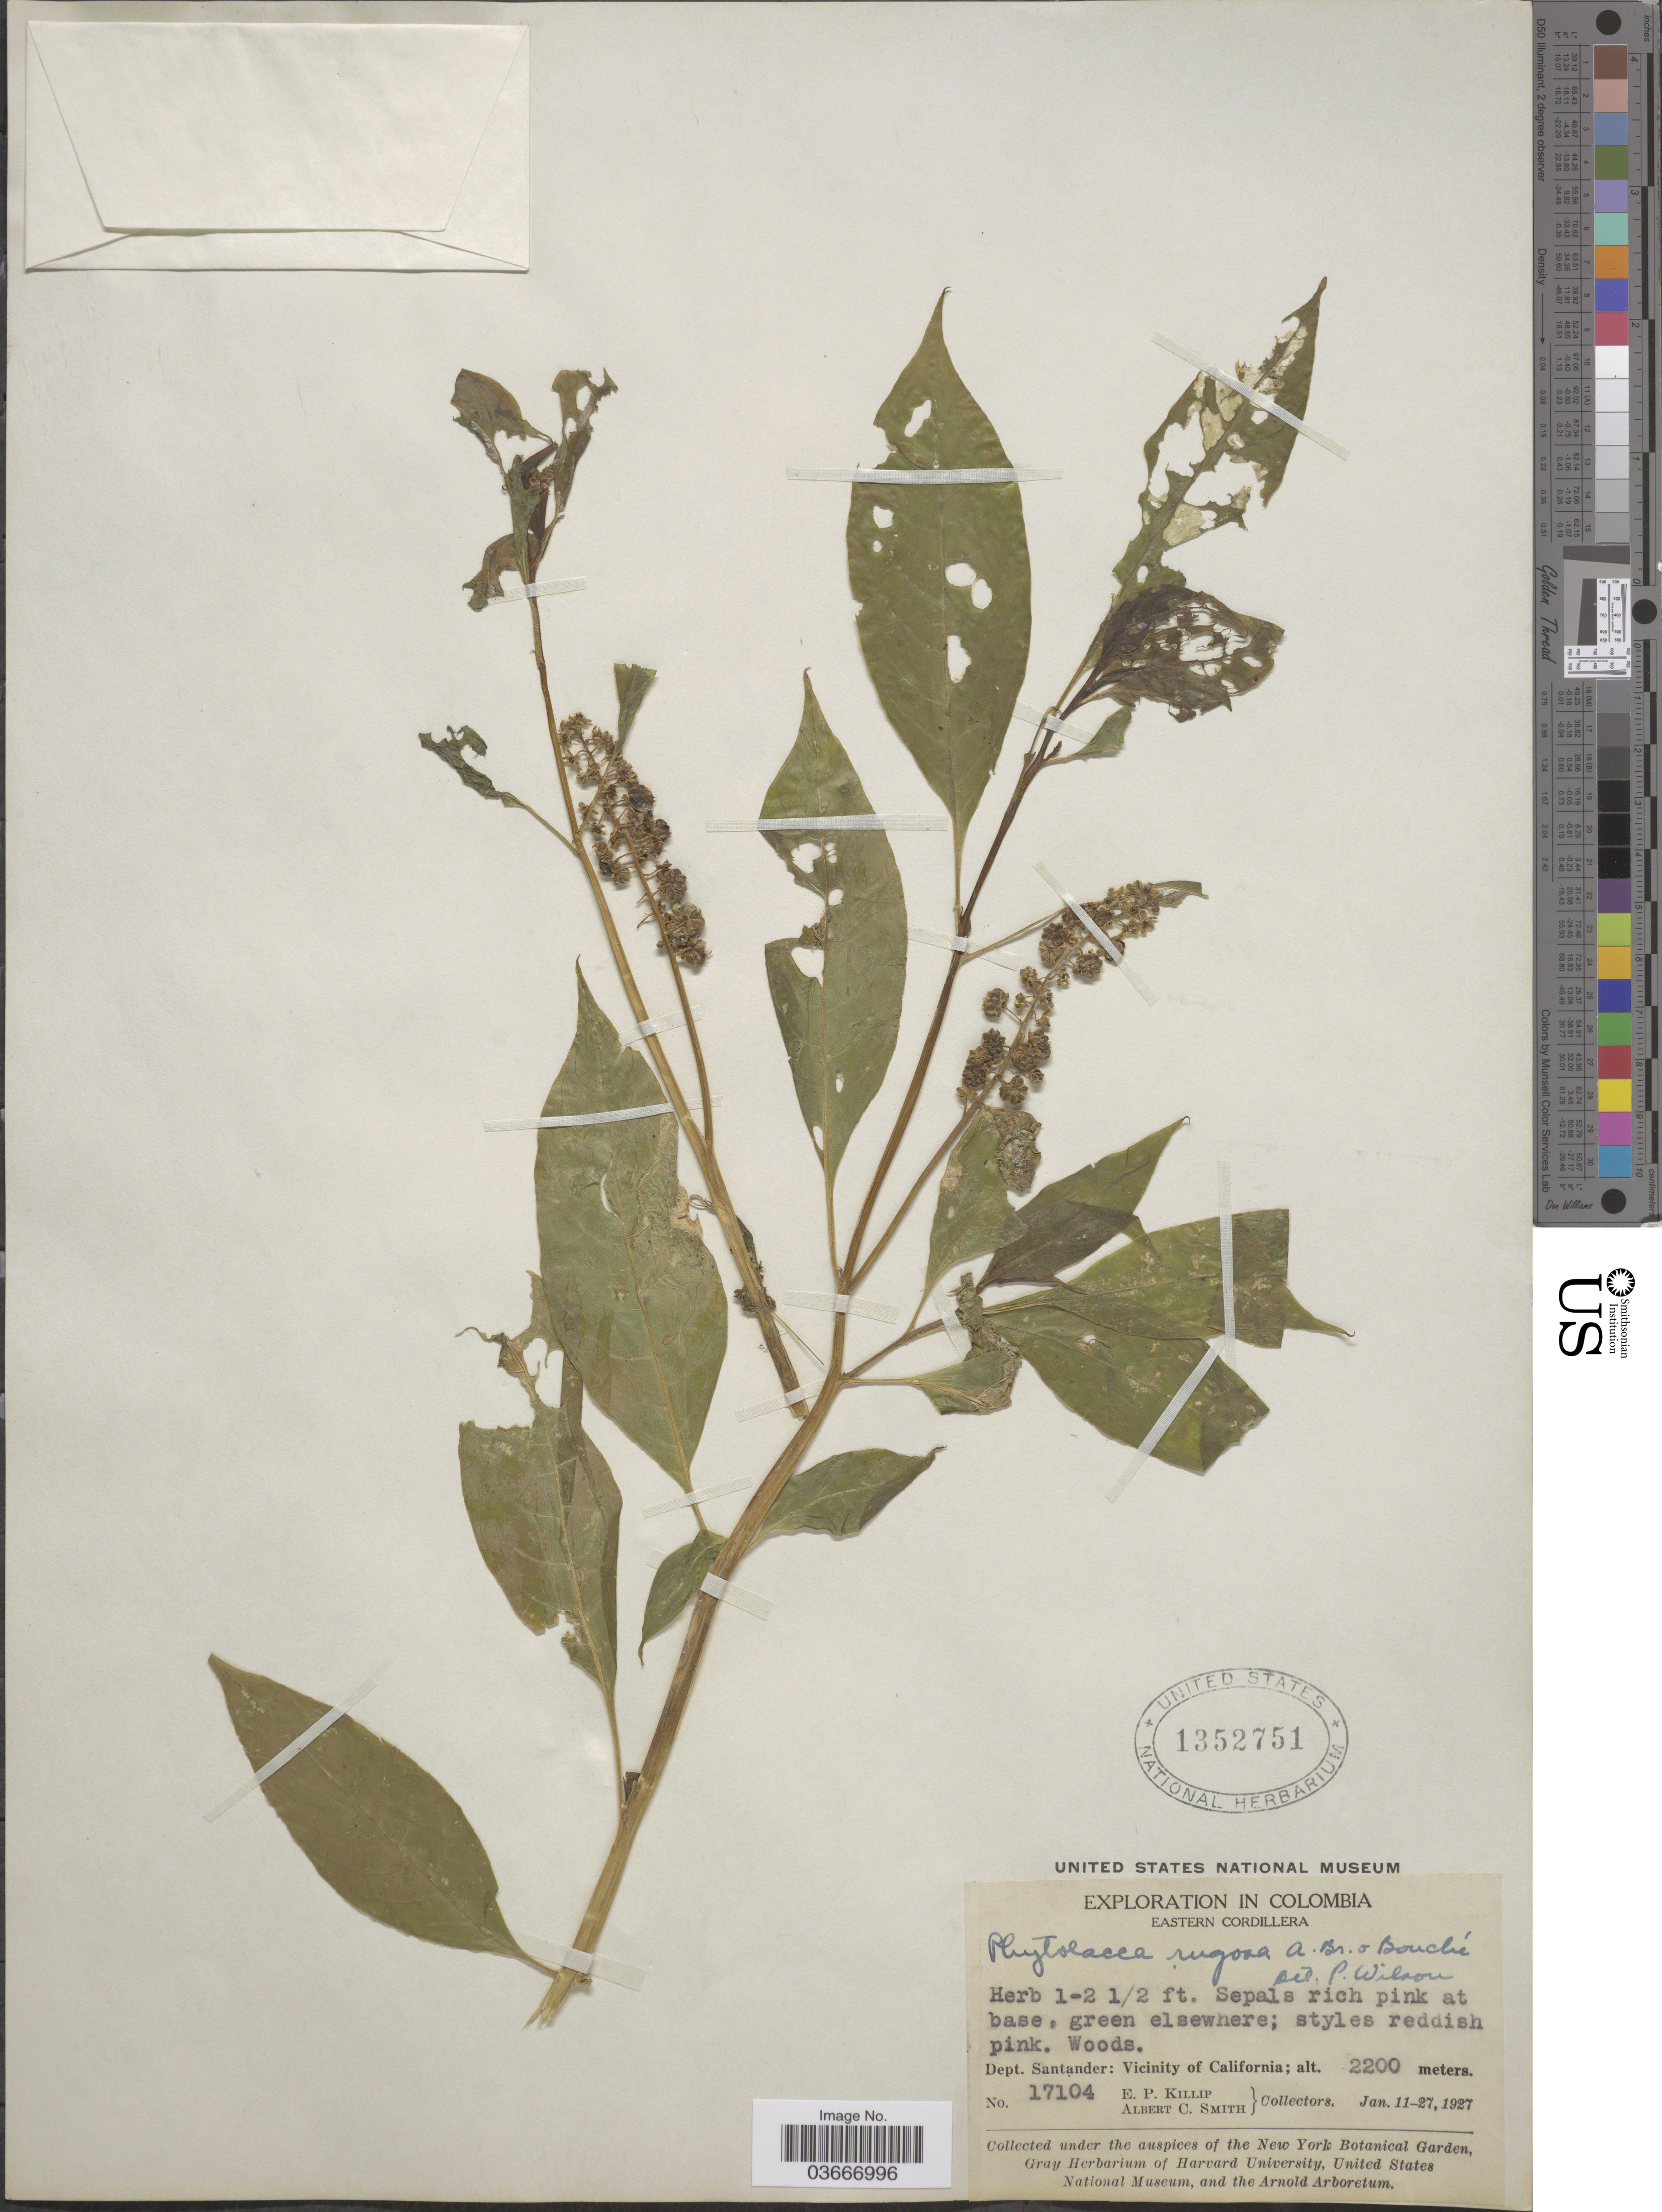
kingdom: Plantae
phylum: Tracheophyta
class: Magnoliopsida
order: Caryophyllales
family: Phytolaccaceae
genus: Phytolacca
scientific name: Phytolacca rugosa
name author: A. Braun & C.D. Bouché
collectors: E. P. Killip & A. C. Smith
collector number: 17104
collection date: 1927-01-11/1927-01-27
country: Colombia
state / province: Santander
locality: Eastern Cordillera. Dept. Santander: Vicinity of California.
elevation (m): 2200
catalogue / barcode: US 1352751